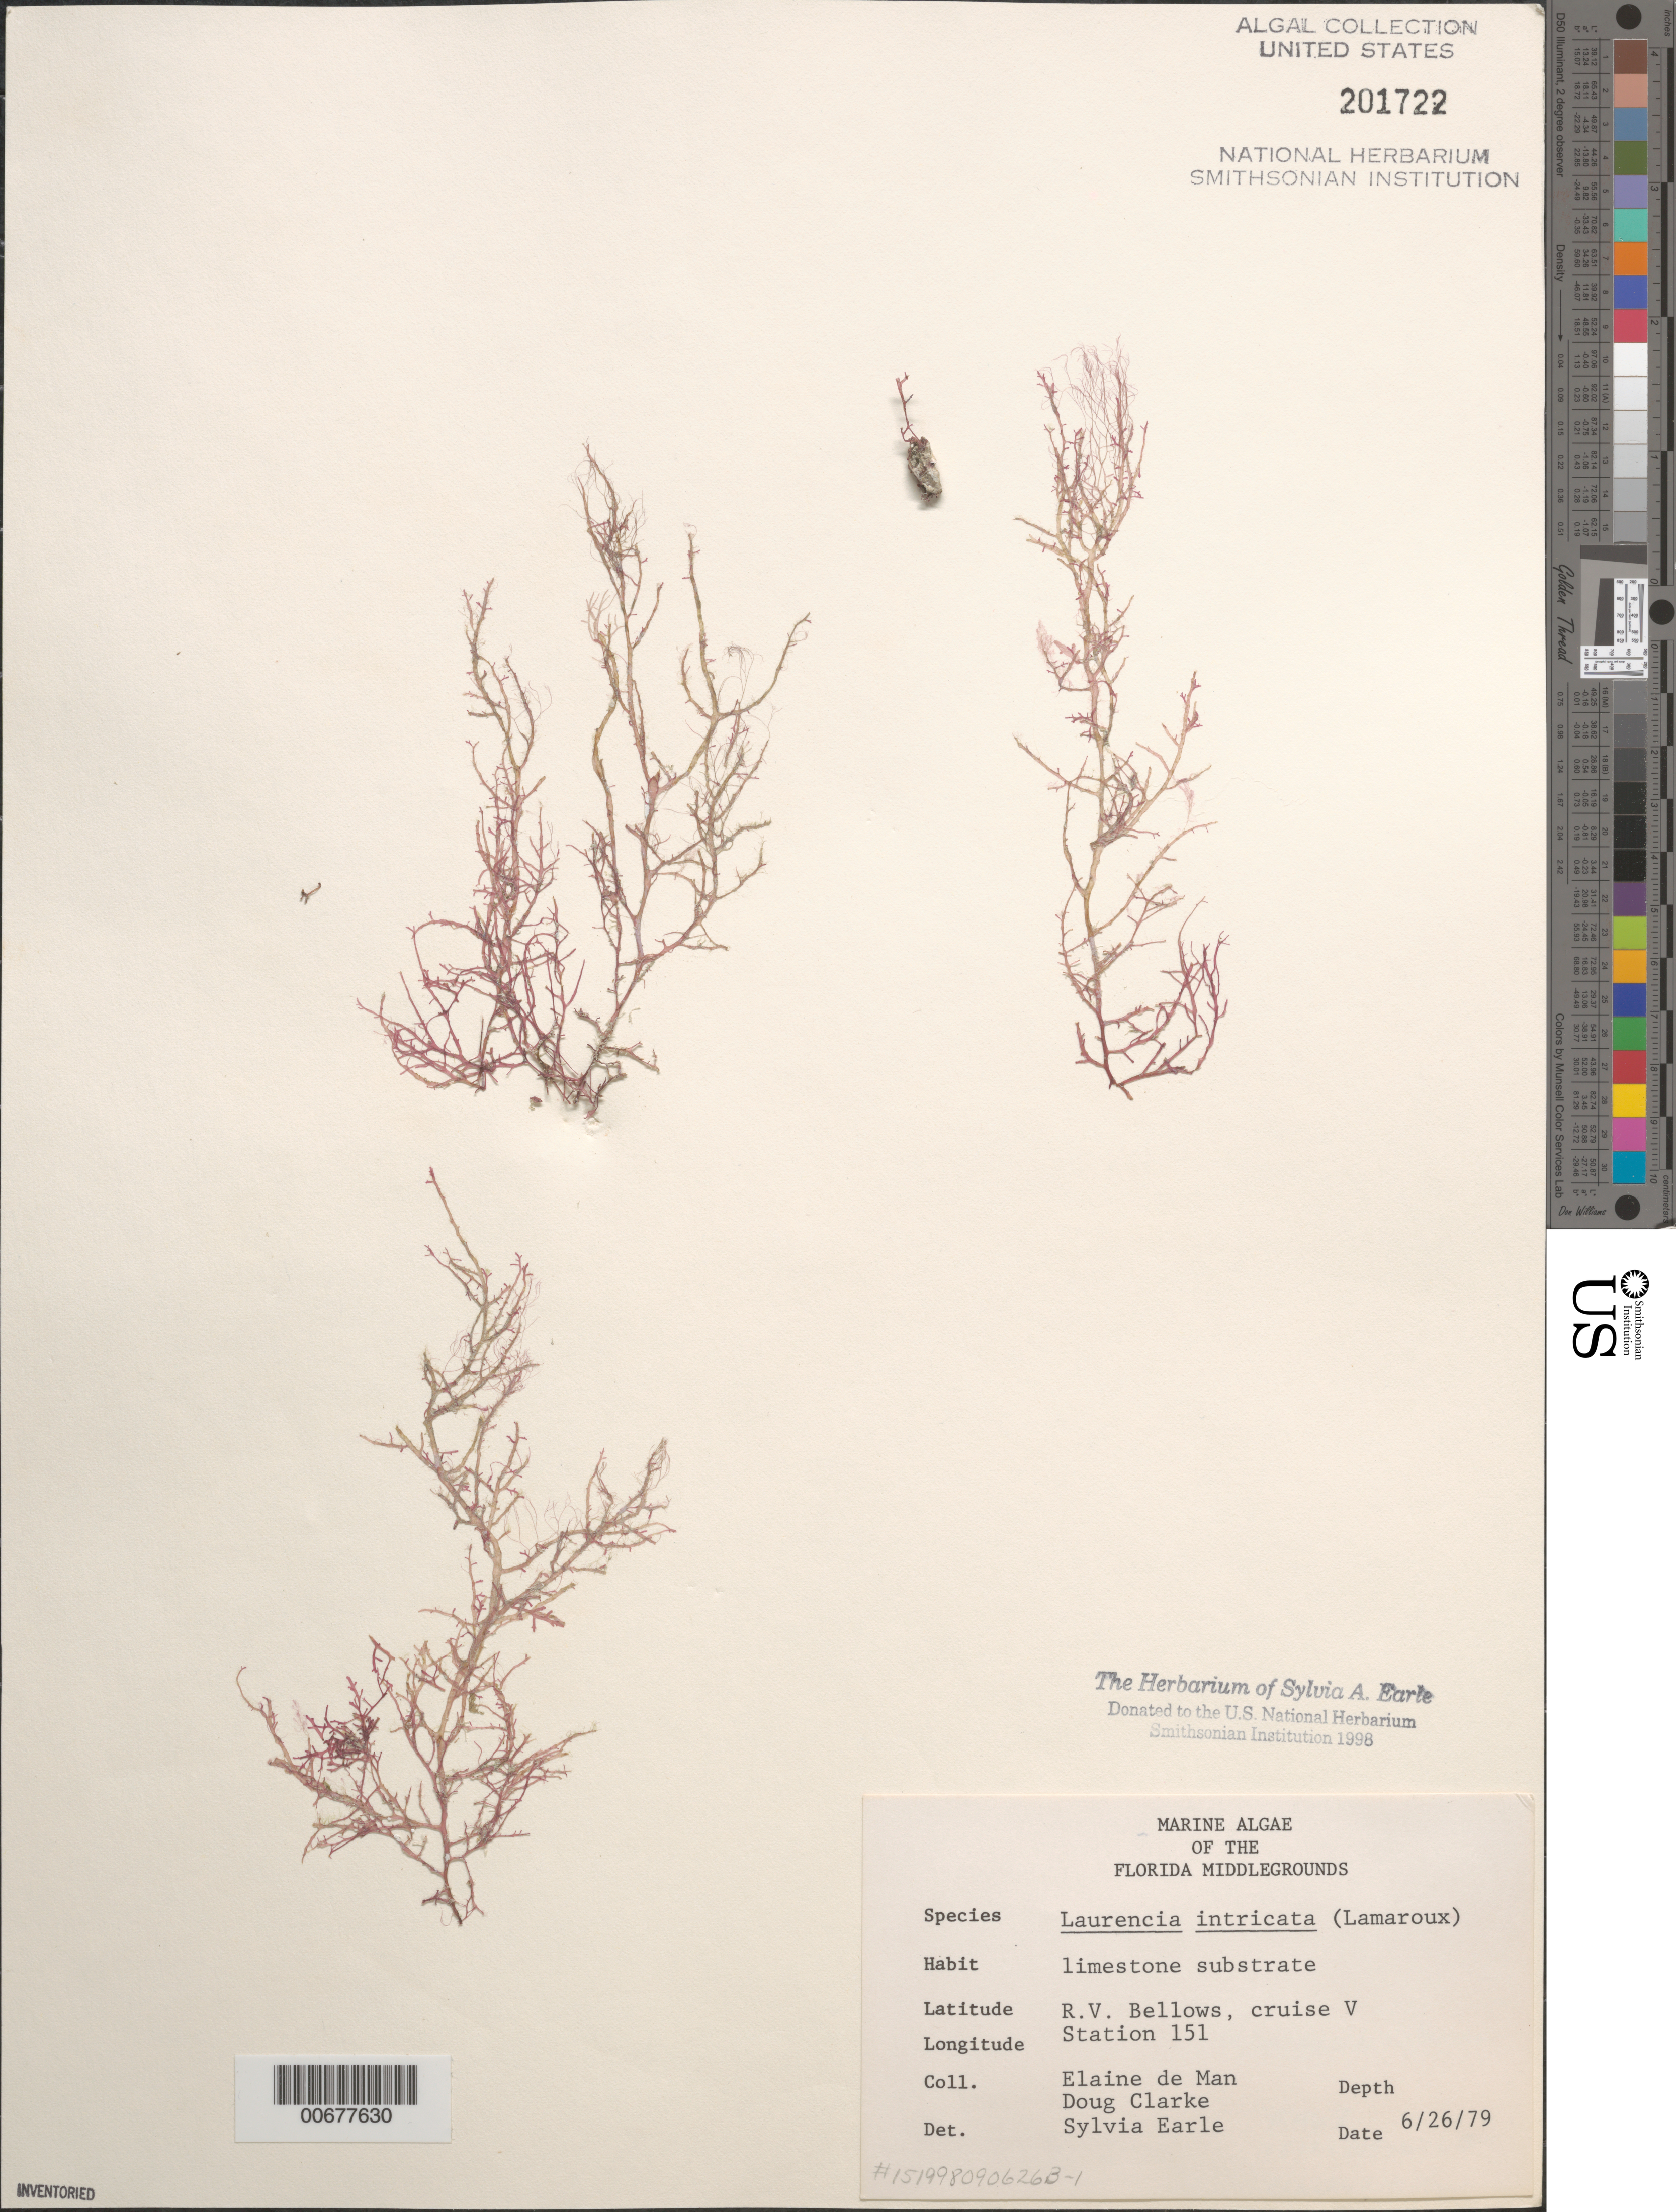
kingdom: Plantae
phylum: Rhodophyta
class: Florideophyceae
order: Ceramiales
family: Rhodomelaceae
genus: Laurencia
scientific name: Laurencia intricata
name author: J.V.Lamouroux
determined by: Earle, S. A.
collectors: E. de Man & D. Clarke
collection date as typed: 26 Jun 1979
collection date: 1979-06-26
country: United States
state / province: Florida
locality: Florida Middle Grounds, Gulf of Mexico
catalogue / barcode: US 201722